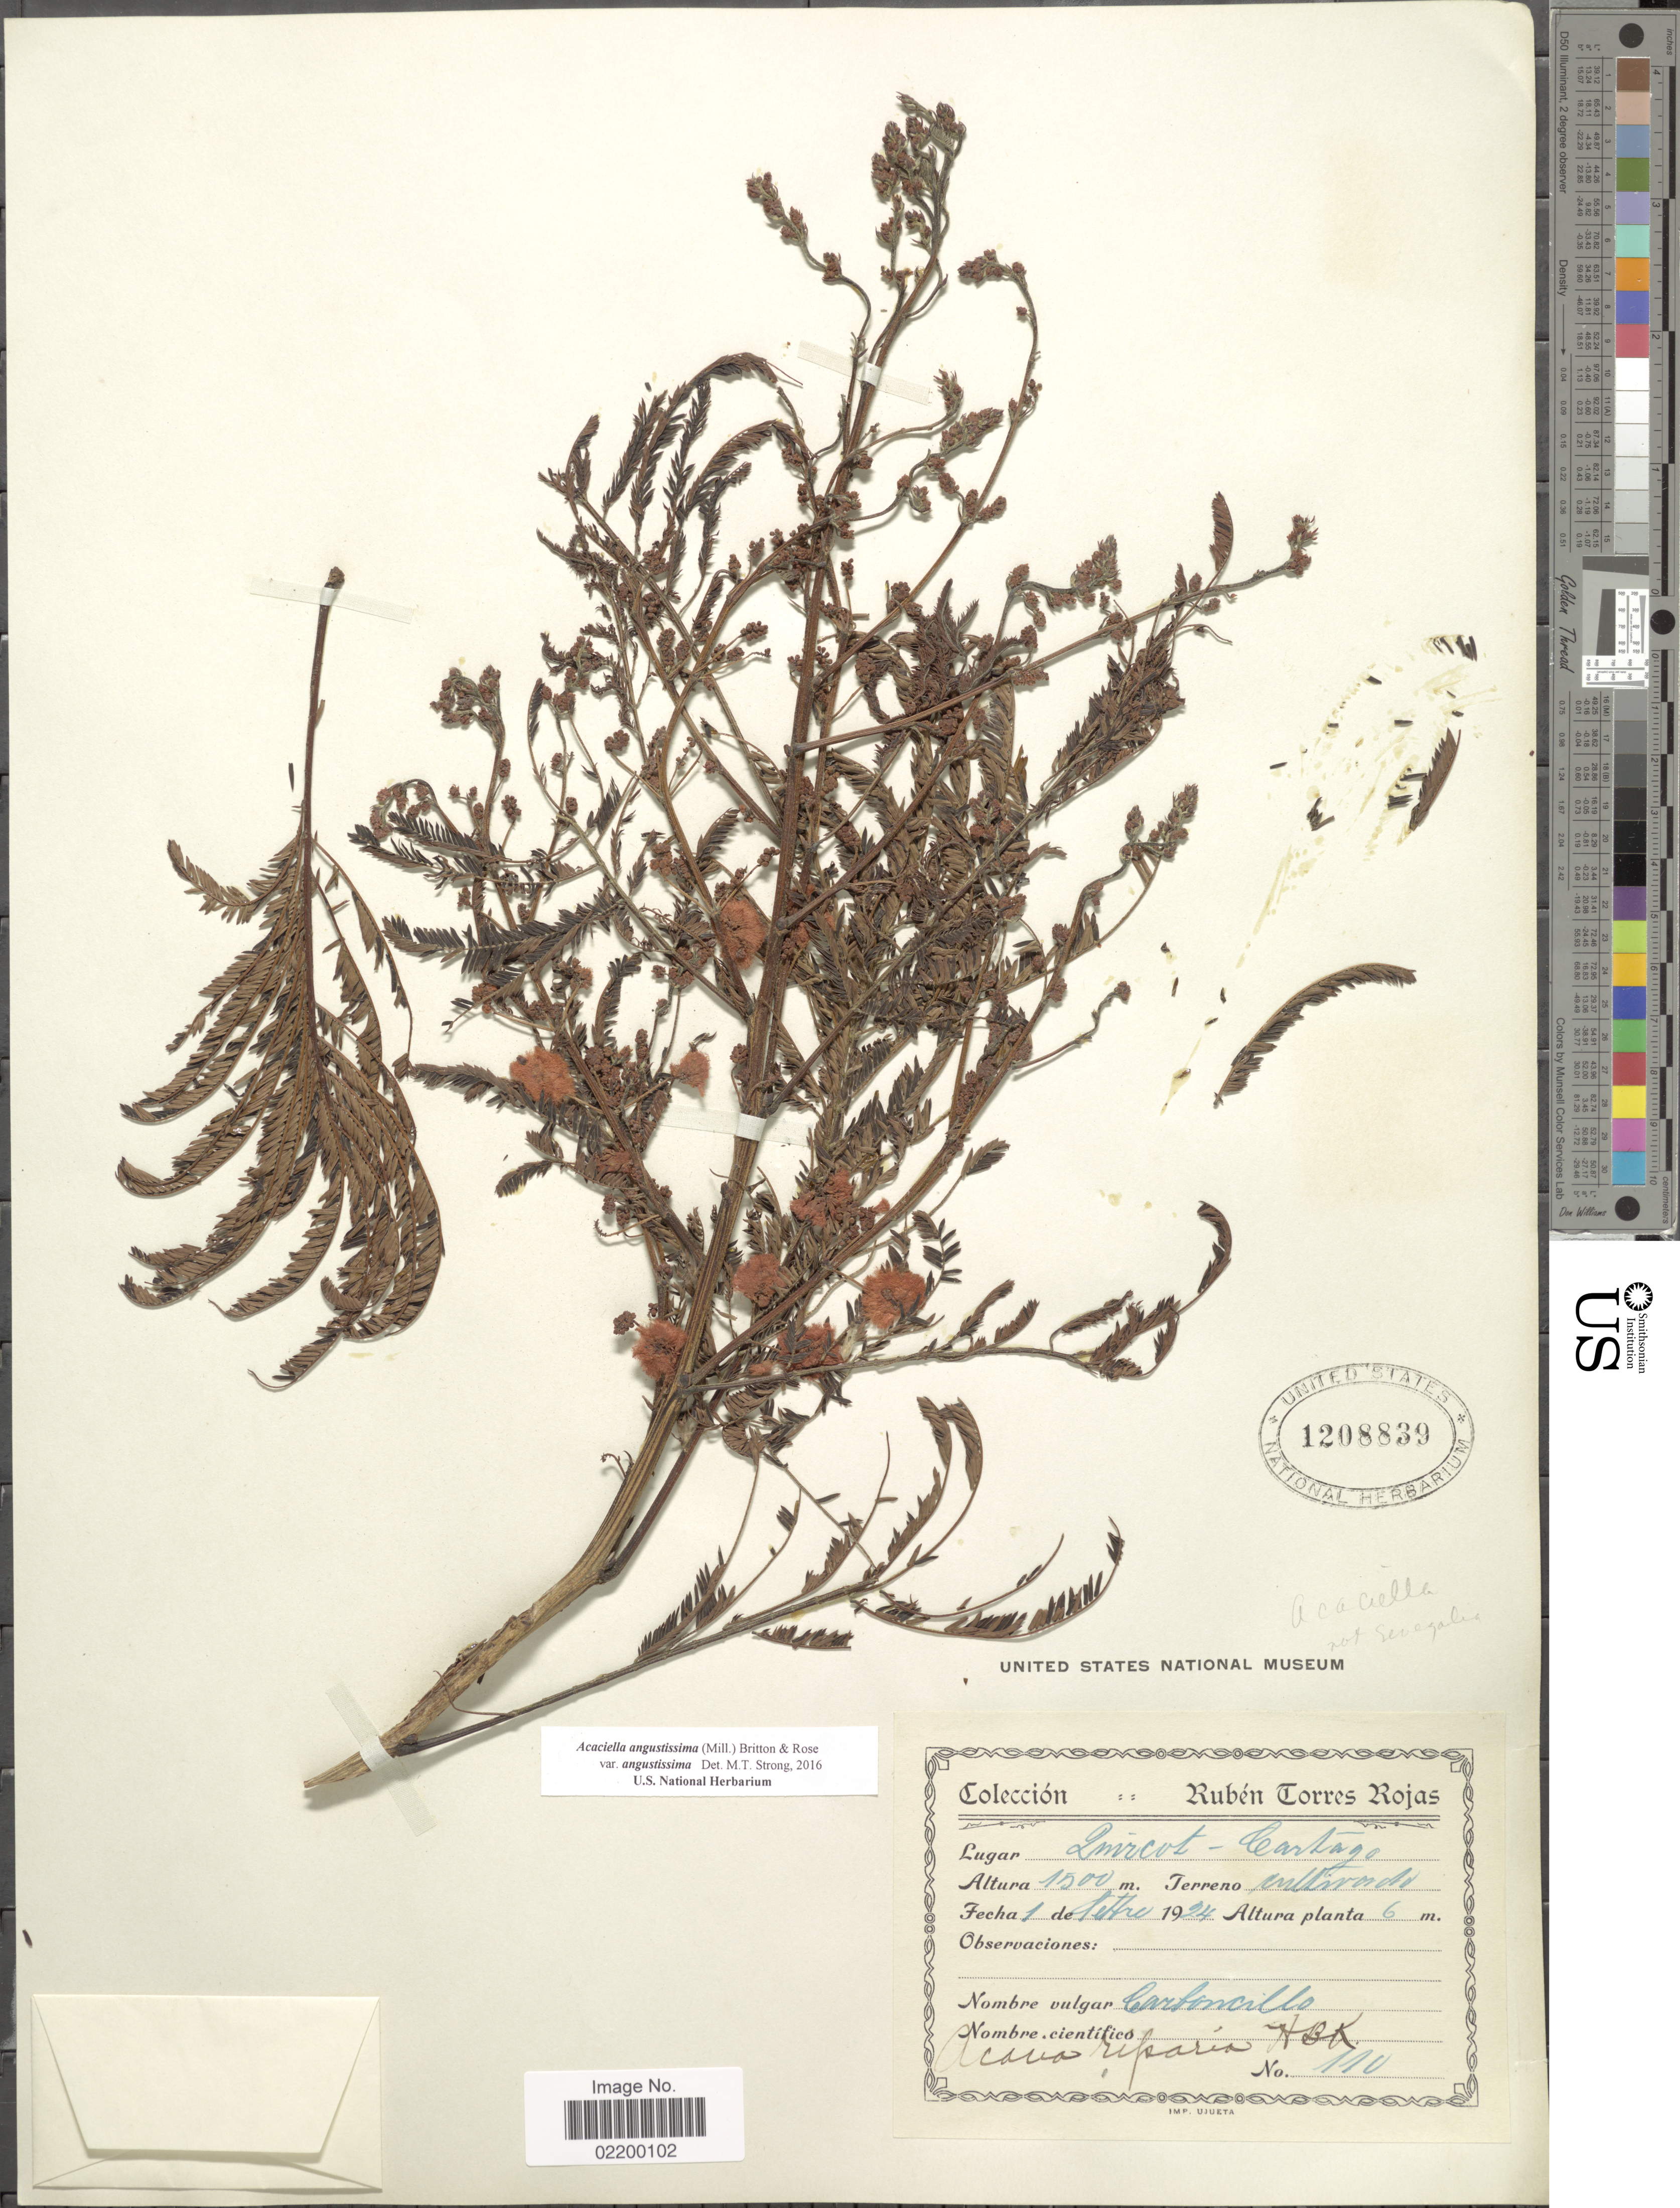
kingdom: Plantae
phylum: Tracheophyta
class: Magnoliopsida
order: Fabales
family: Fabaceae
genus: Acaciella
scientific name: Acaciella angustissima var. angustissima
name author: (Mill.) Britton & Rose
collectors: R. Torres Rojas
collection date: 1924-09-01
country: Costa Rica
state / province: Cartago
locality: Quircot - Cartago, cultivado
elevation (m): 1500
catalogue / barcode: US 1208839